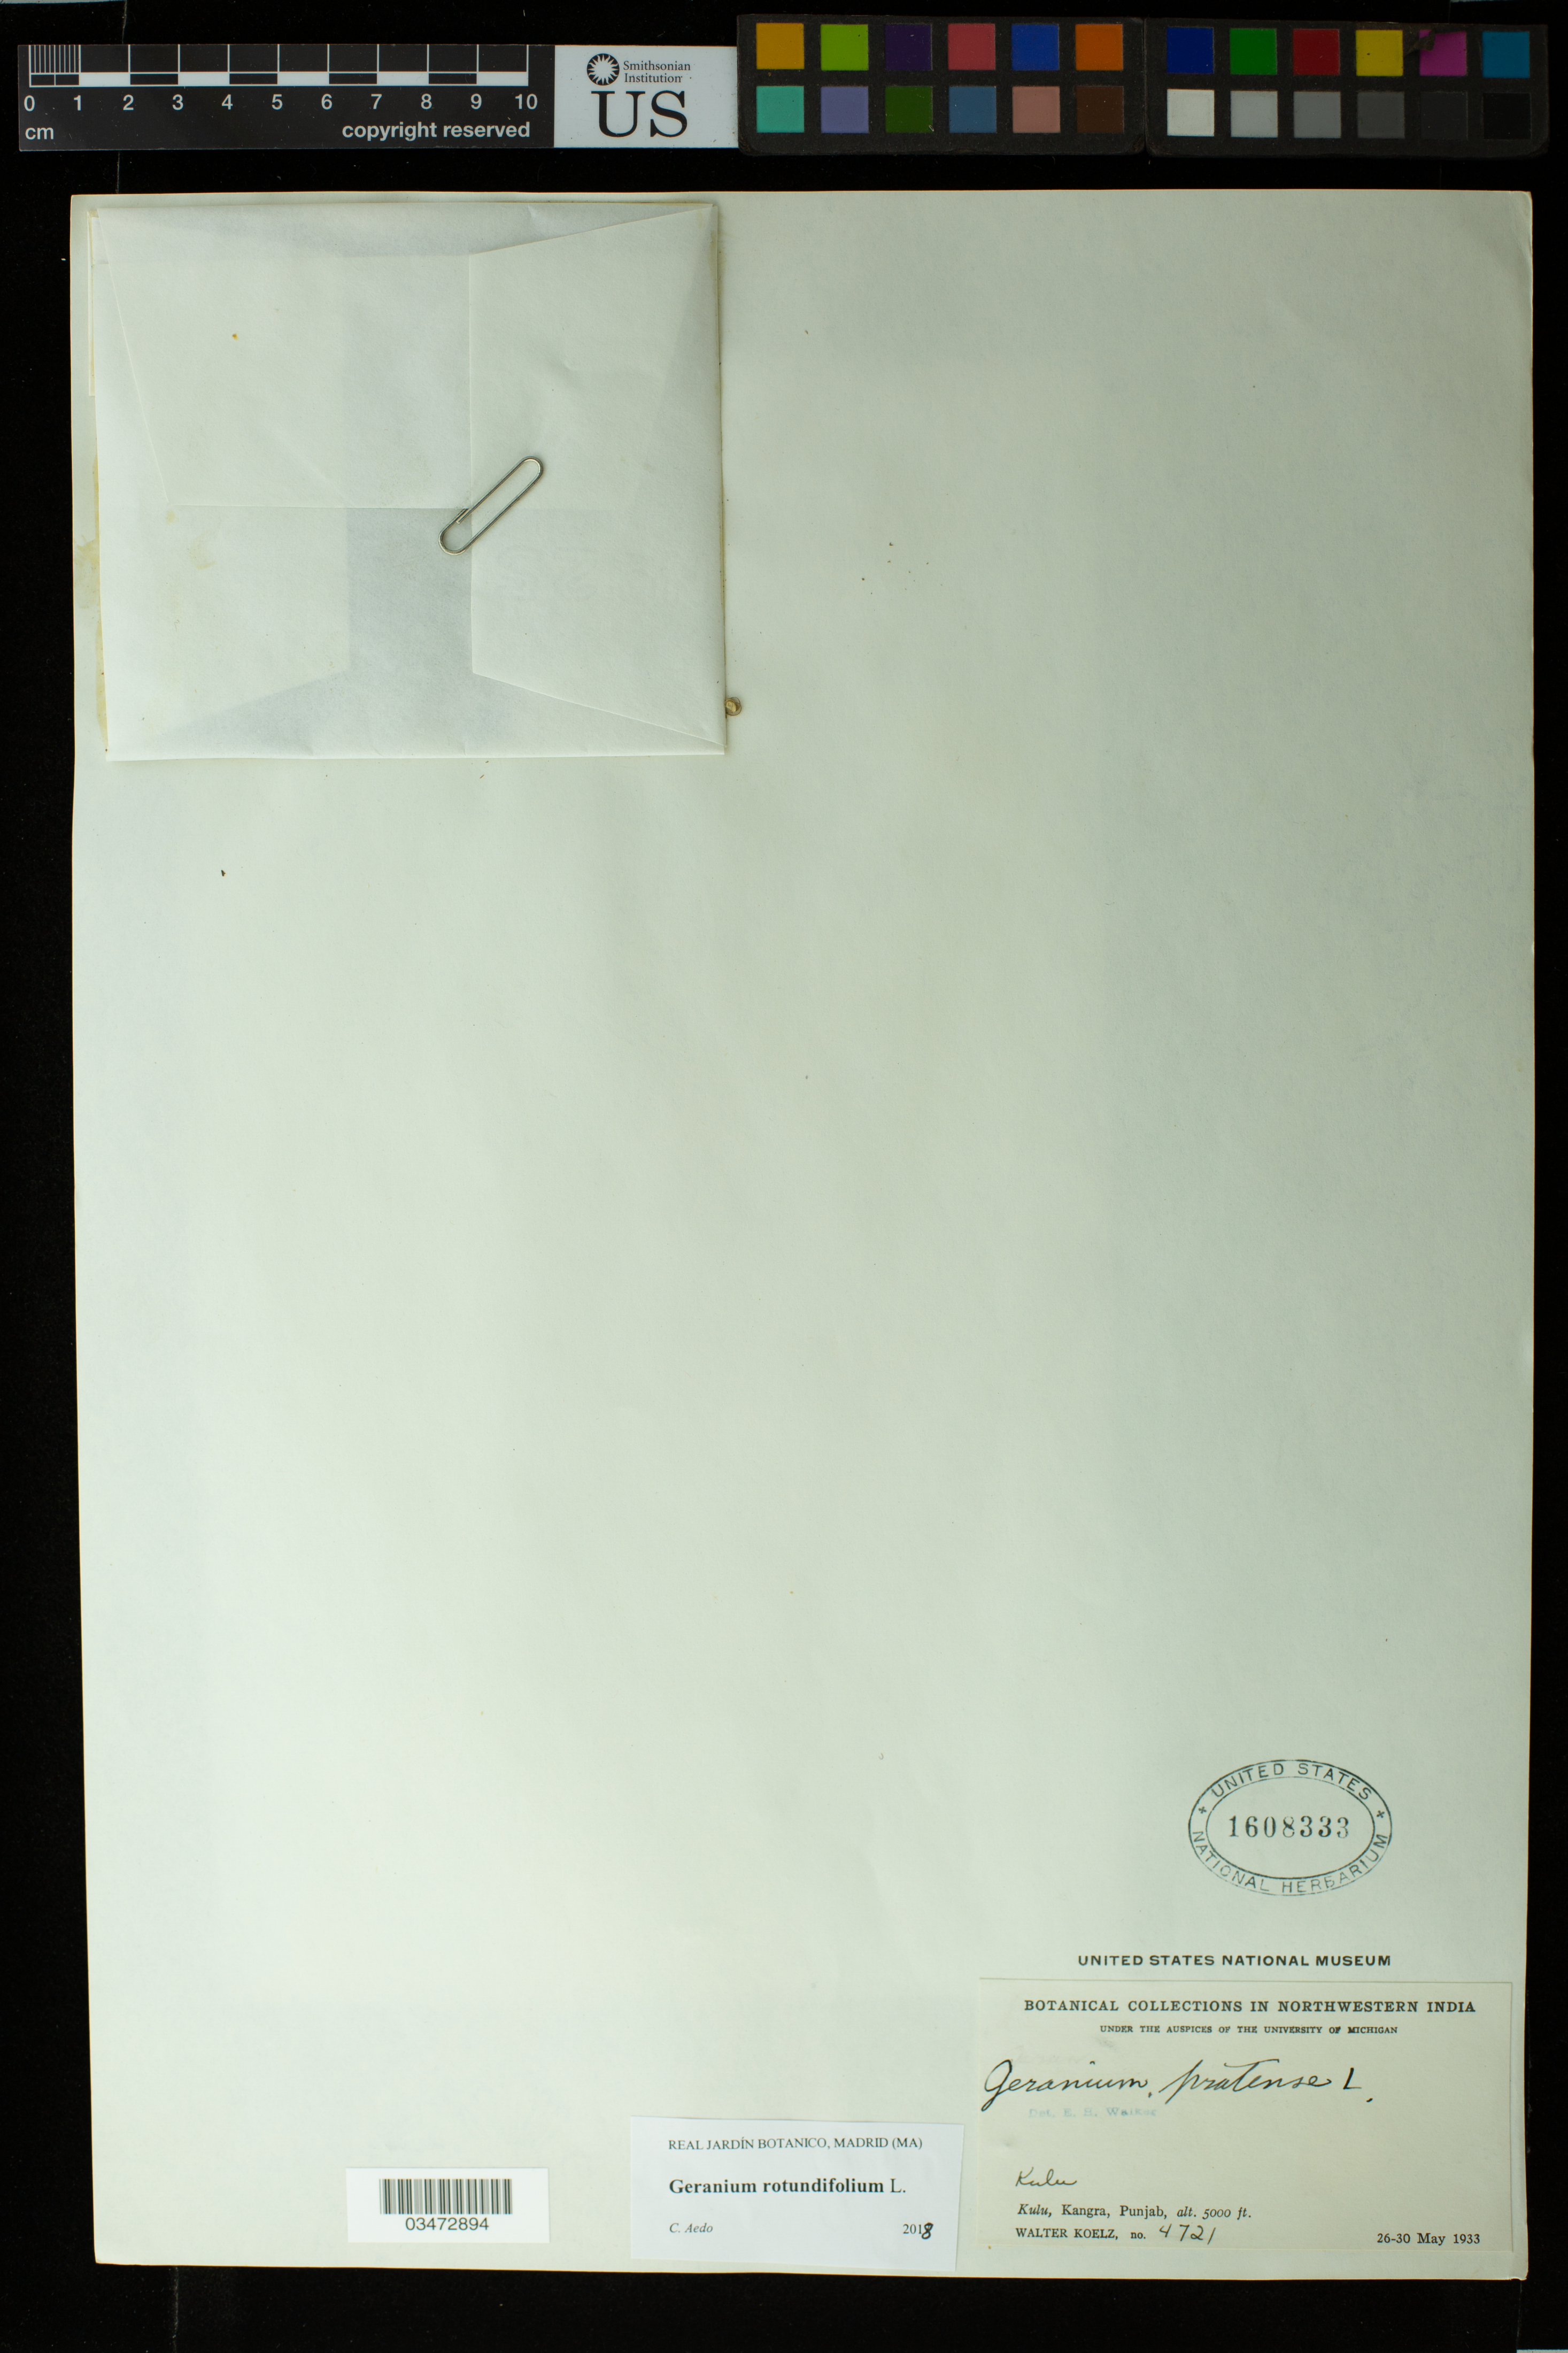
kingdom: Plantae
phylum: Tracheophyta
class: Magnoliopsida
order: Geraniales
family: Geraniaceae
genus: Geranium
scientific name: Geranium rotundifolium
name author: L.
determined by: Aedo, C.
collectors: W. N. Koelz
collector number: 4721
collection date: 1933-05-26/1933-05-30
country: India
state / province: Punjab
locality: Kulu, Kangra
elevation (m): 1524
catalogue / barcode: US 1608333